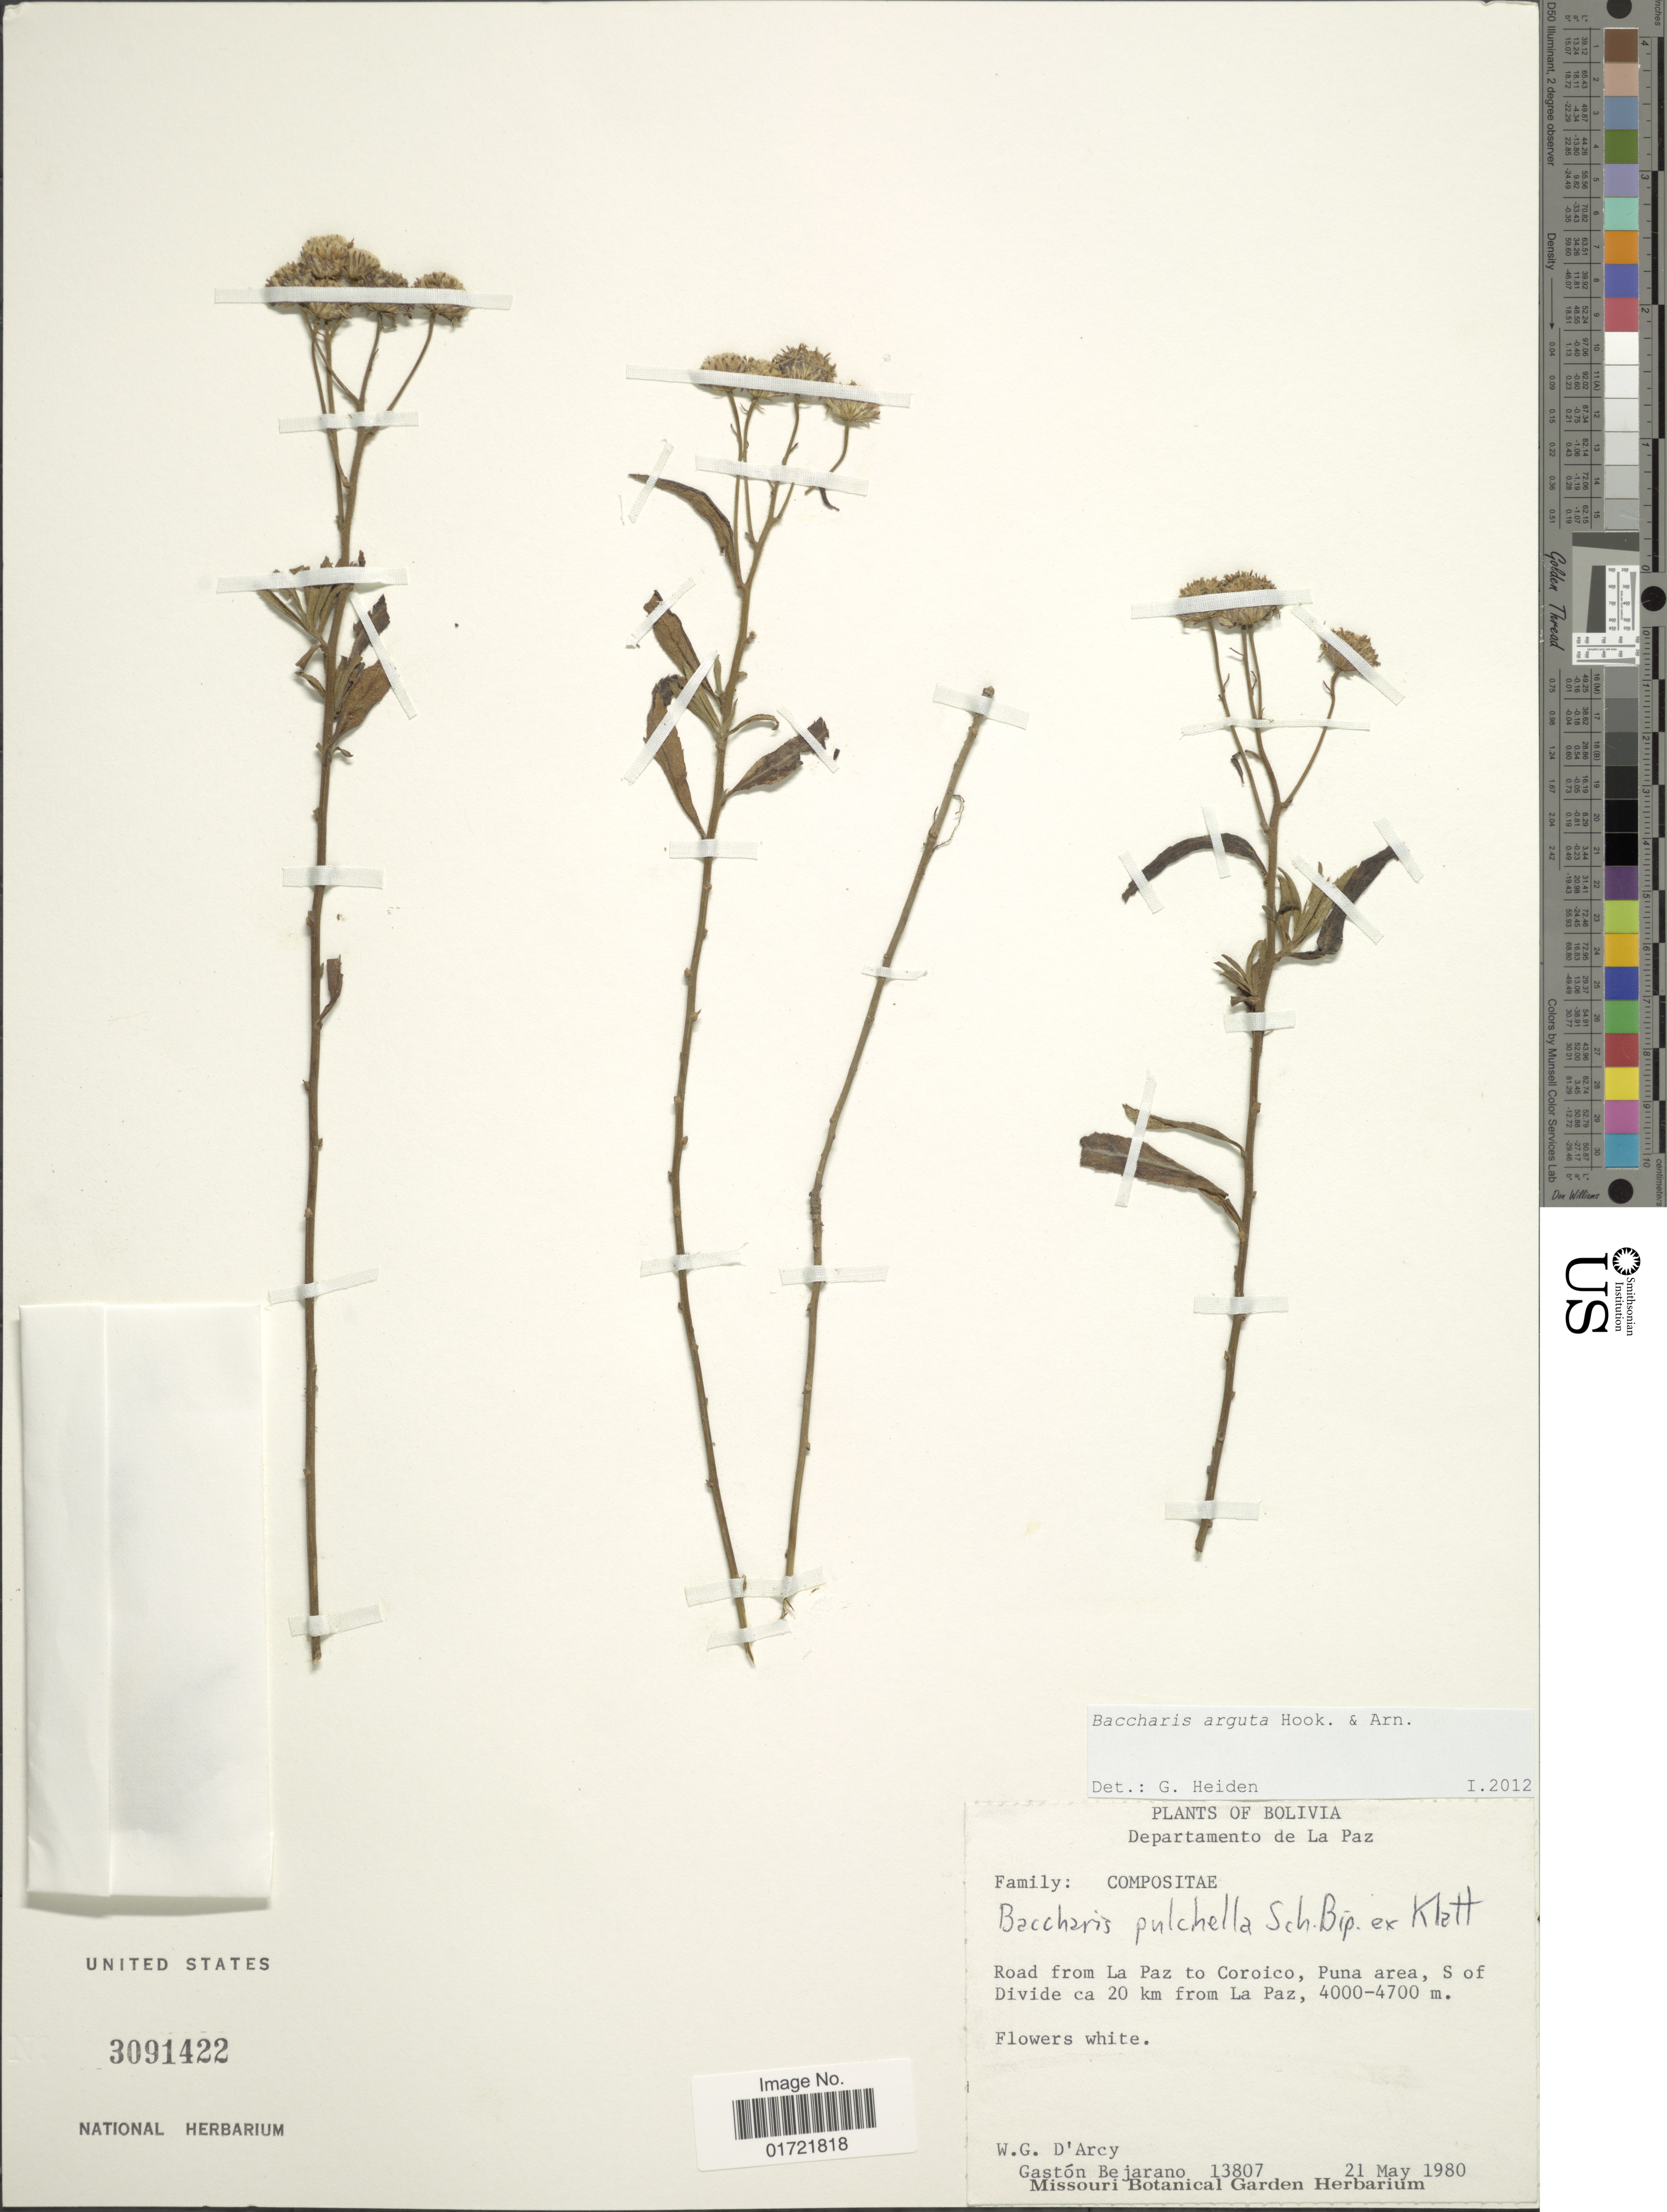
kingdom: Plantae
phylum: Tracheophyta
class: Magnoliopsida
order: Asterales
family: Asteraceae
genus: Baccharis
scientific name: Baccharis arguta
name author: Gillies ex Hook. & Arn.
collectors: W. G. D'Arcy & G. Bejarano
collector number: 13807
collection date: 1980-05-21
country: Bolivia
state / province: La Paz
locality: Road from La Paz to Corioca, Puna area S of Divide ca 20 km from la Paz.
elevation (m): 4000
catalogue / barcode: US 3091422